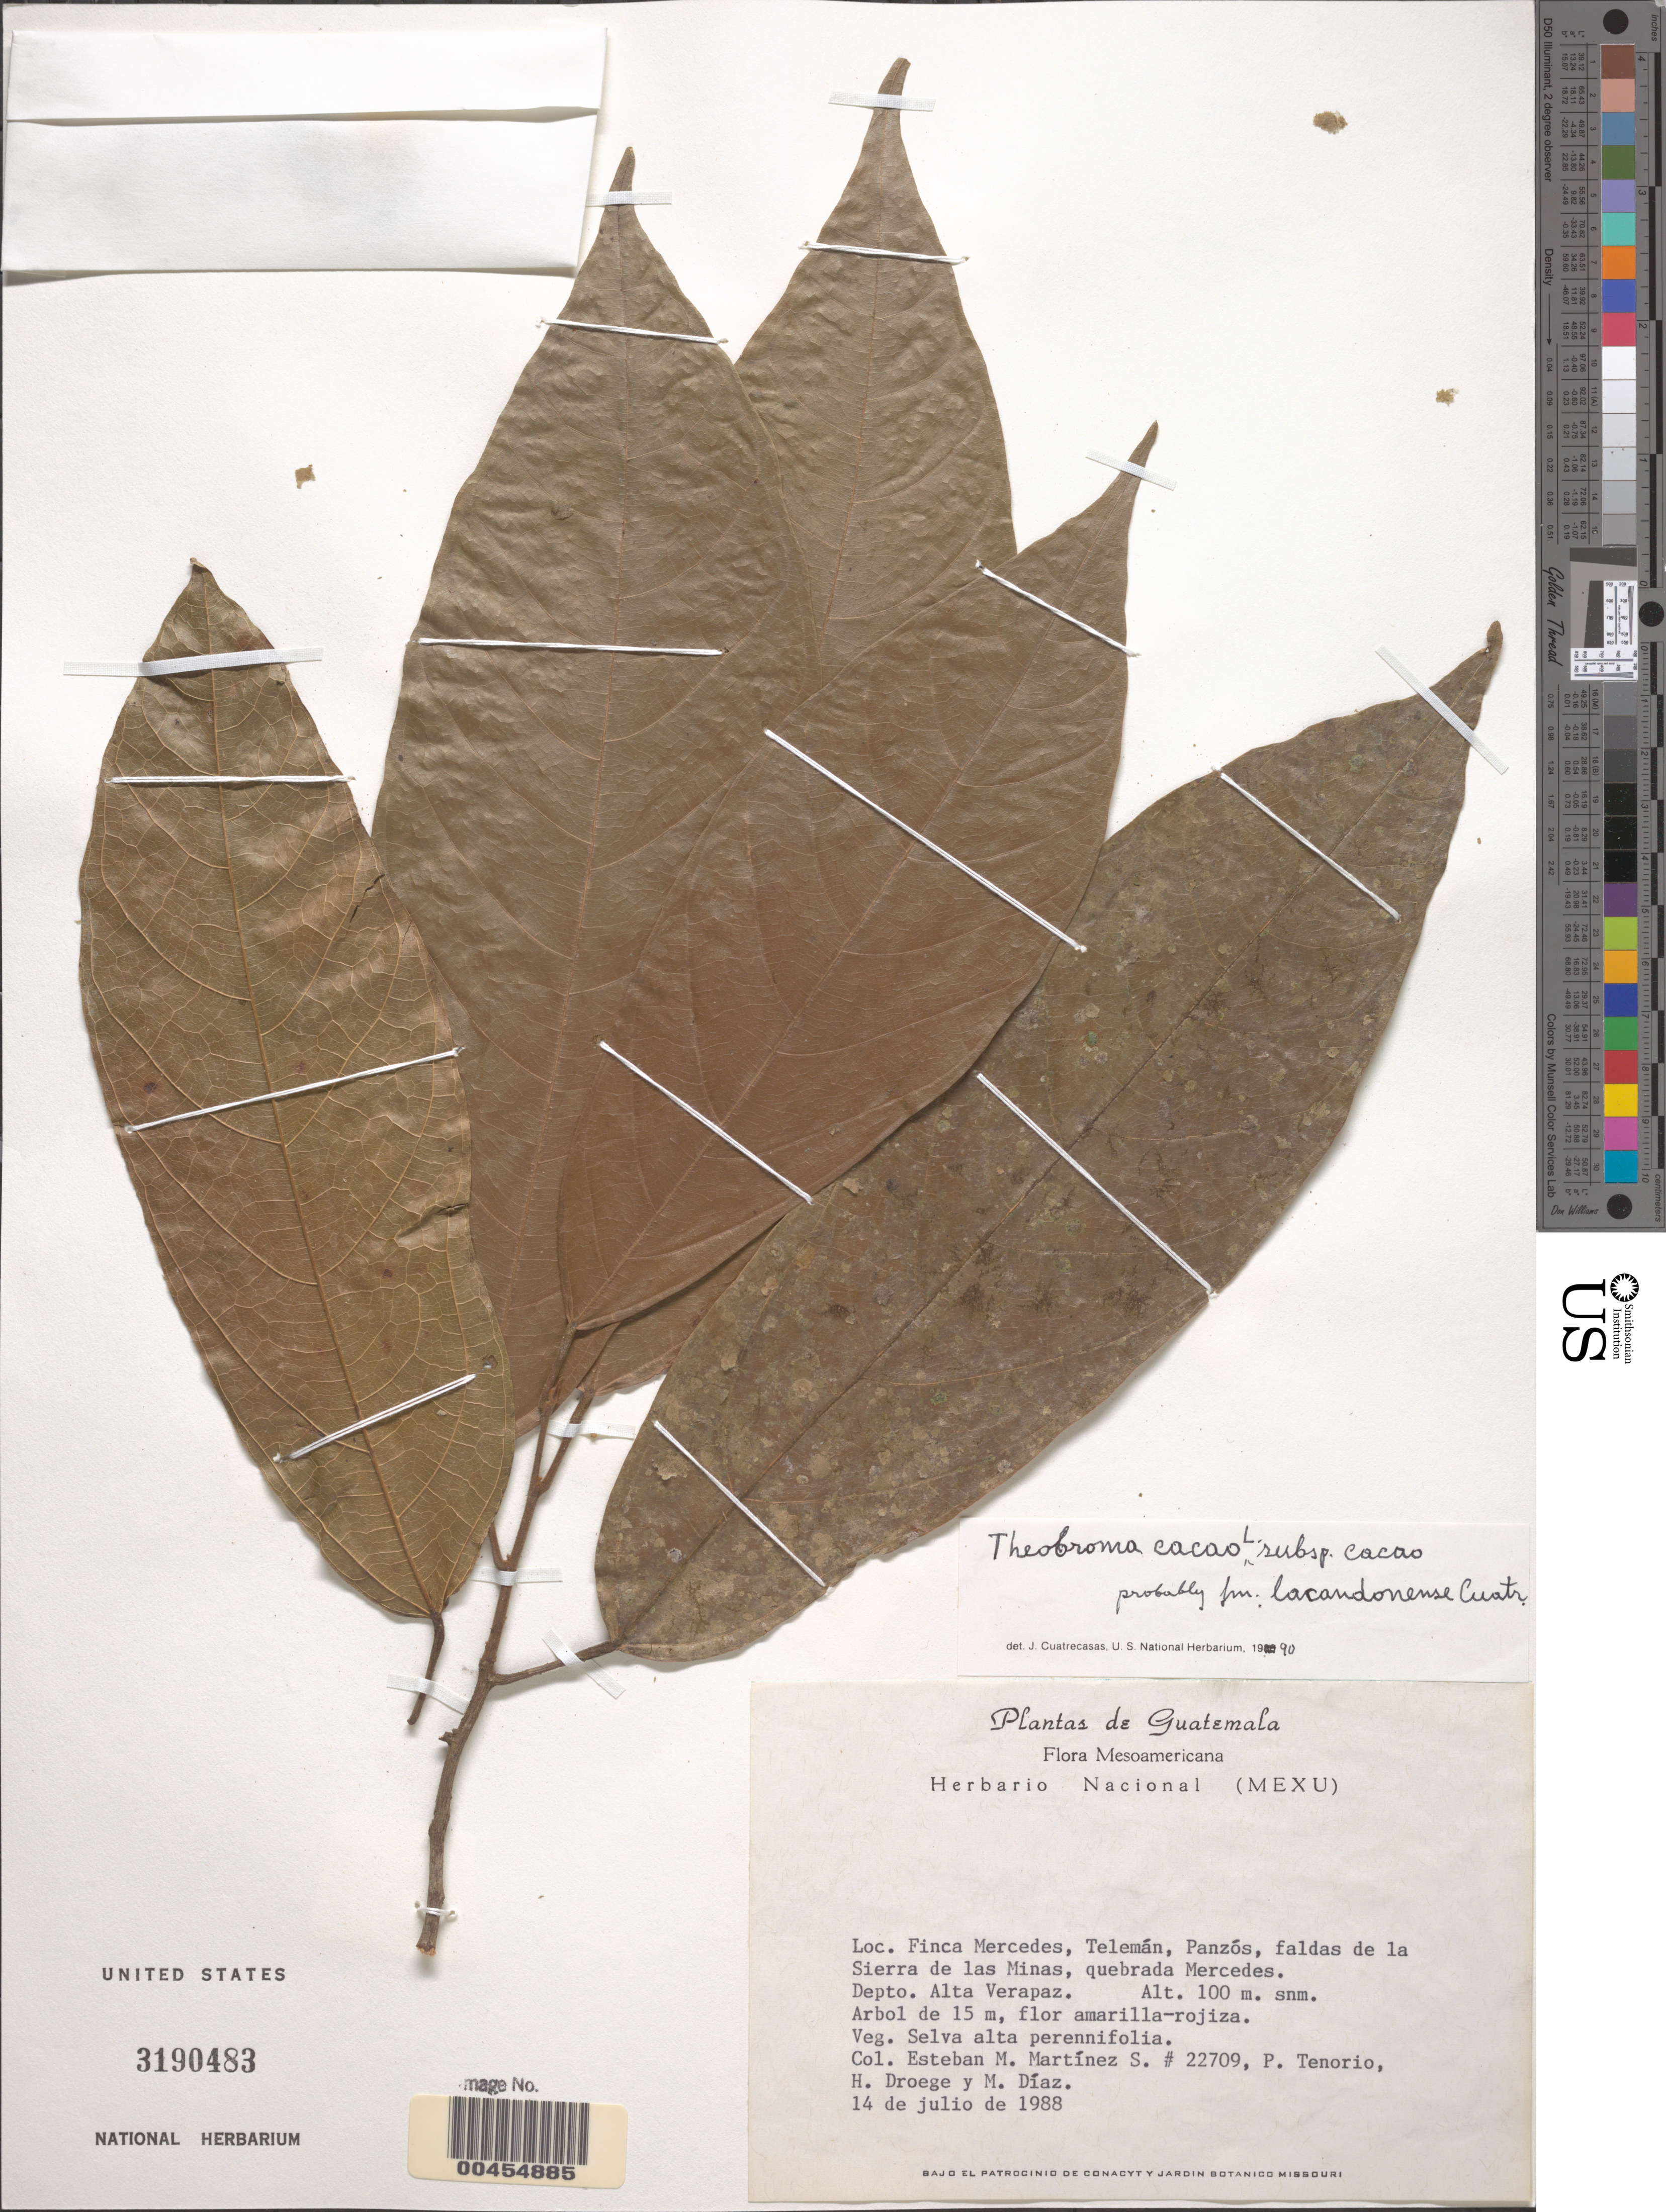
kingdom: Plantae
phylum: Tracheophyta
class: Magnoliopsida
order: Malvales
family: Malvaceae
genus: Theobroma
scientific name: Theobroma cacao f. lacandonense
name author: Cuatrec.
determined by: Cuatrecasas, J.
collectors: E. M. Martínez S., P. Tenorio L., H. Droege & M. Díaz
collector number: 22709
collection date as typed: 14 Jul 1988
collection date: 1988-07-14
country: Guatemala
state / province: Alta Verapaz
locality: Finca Mercedes, Telemán, Panzós, faldas de la Sierra de las Minas, quebrada Mercedes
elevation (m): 100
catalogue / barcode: US 3190483